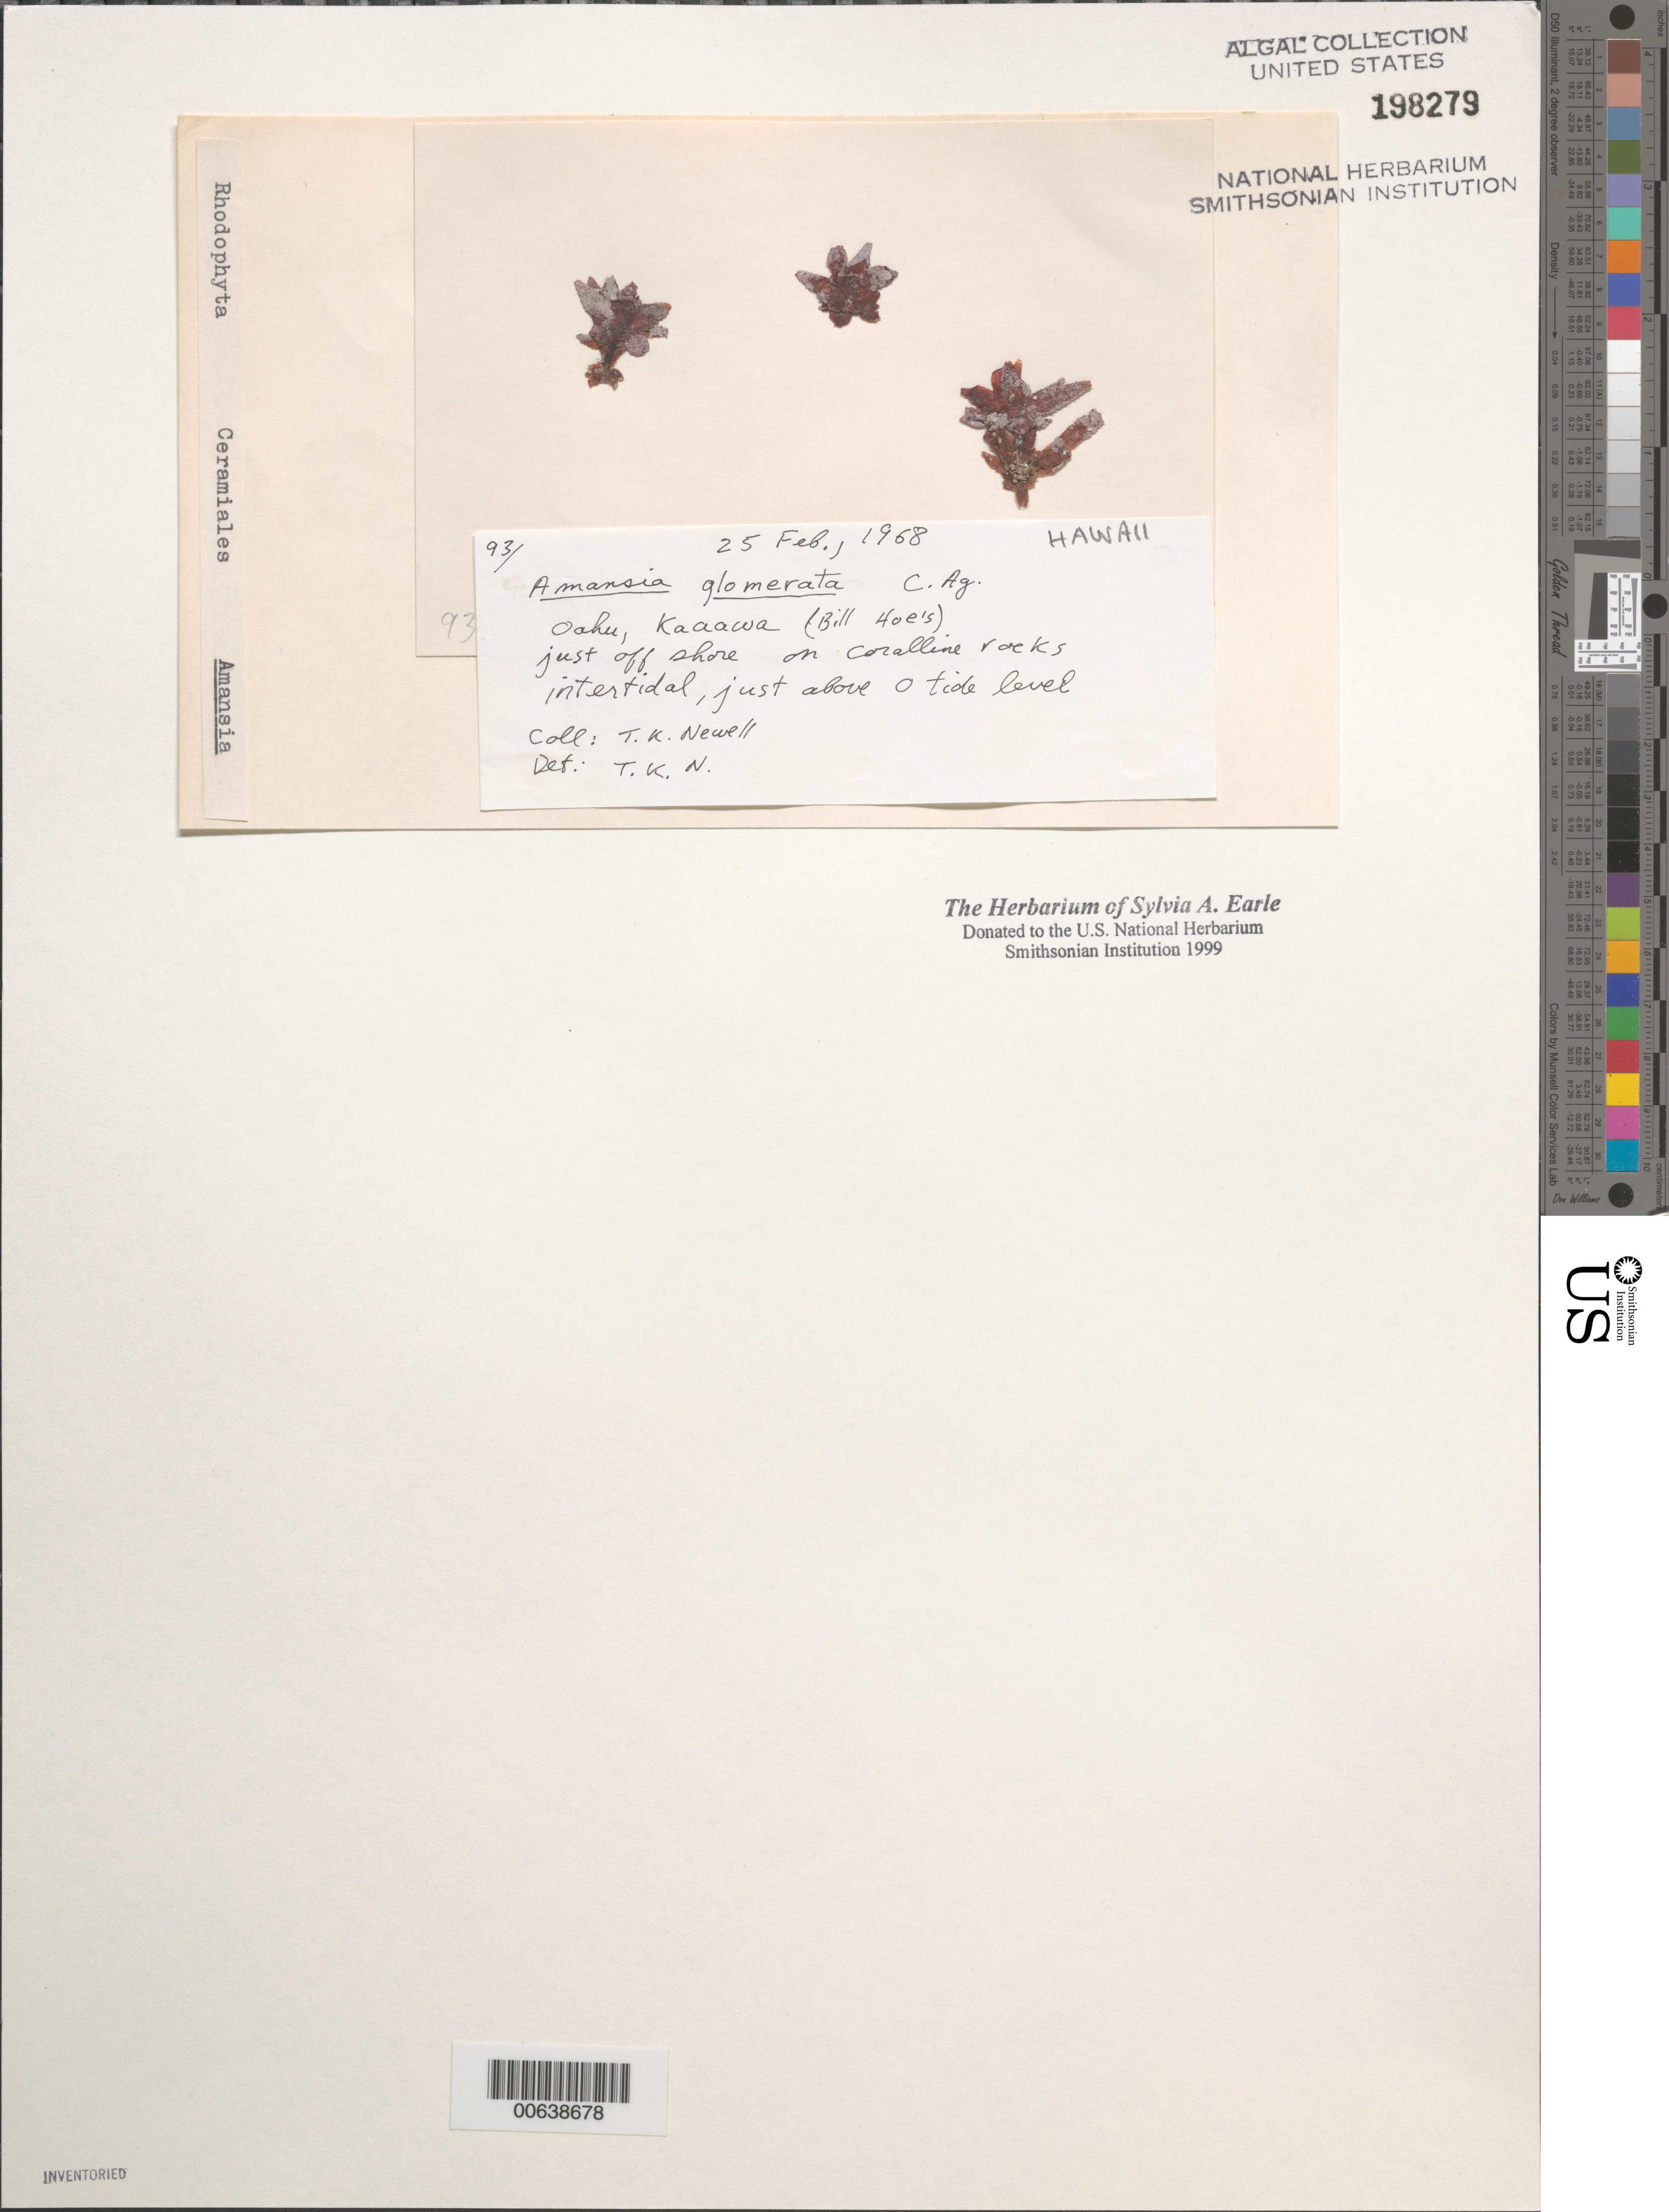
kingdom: Plantae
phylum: Rhodophyta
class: Florideophyceae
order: Ceramiales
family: Rhodomelaceae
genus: Amansia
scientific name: Amansia glomerata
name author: C. Agardh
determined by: Newell, Thomas K.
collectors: T. K. Newell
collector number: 93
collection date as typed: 25 Feb 1968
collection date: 1968-02-25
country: United States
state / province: Hawaii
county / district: Honolulu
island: Oahu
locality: Kaaawa, Bill Hoe's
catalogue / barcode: US 198279